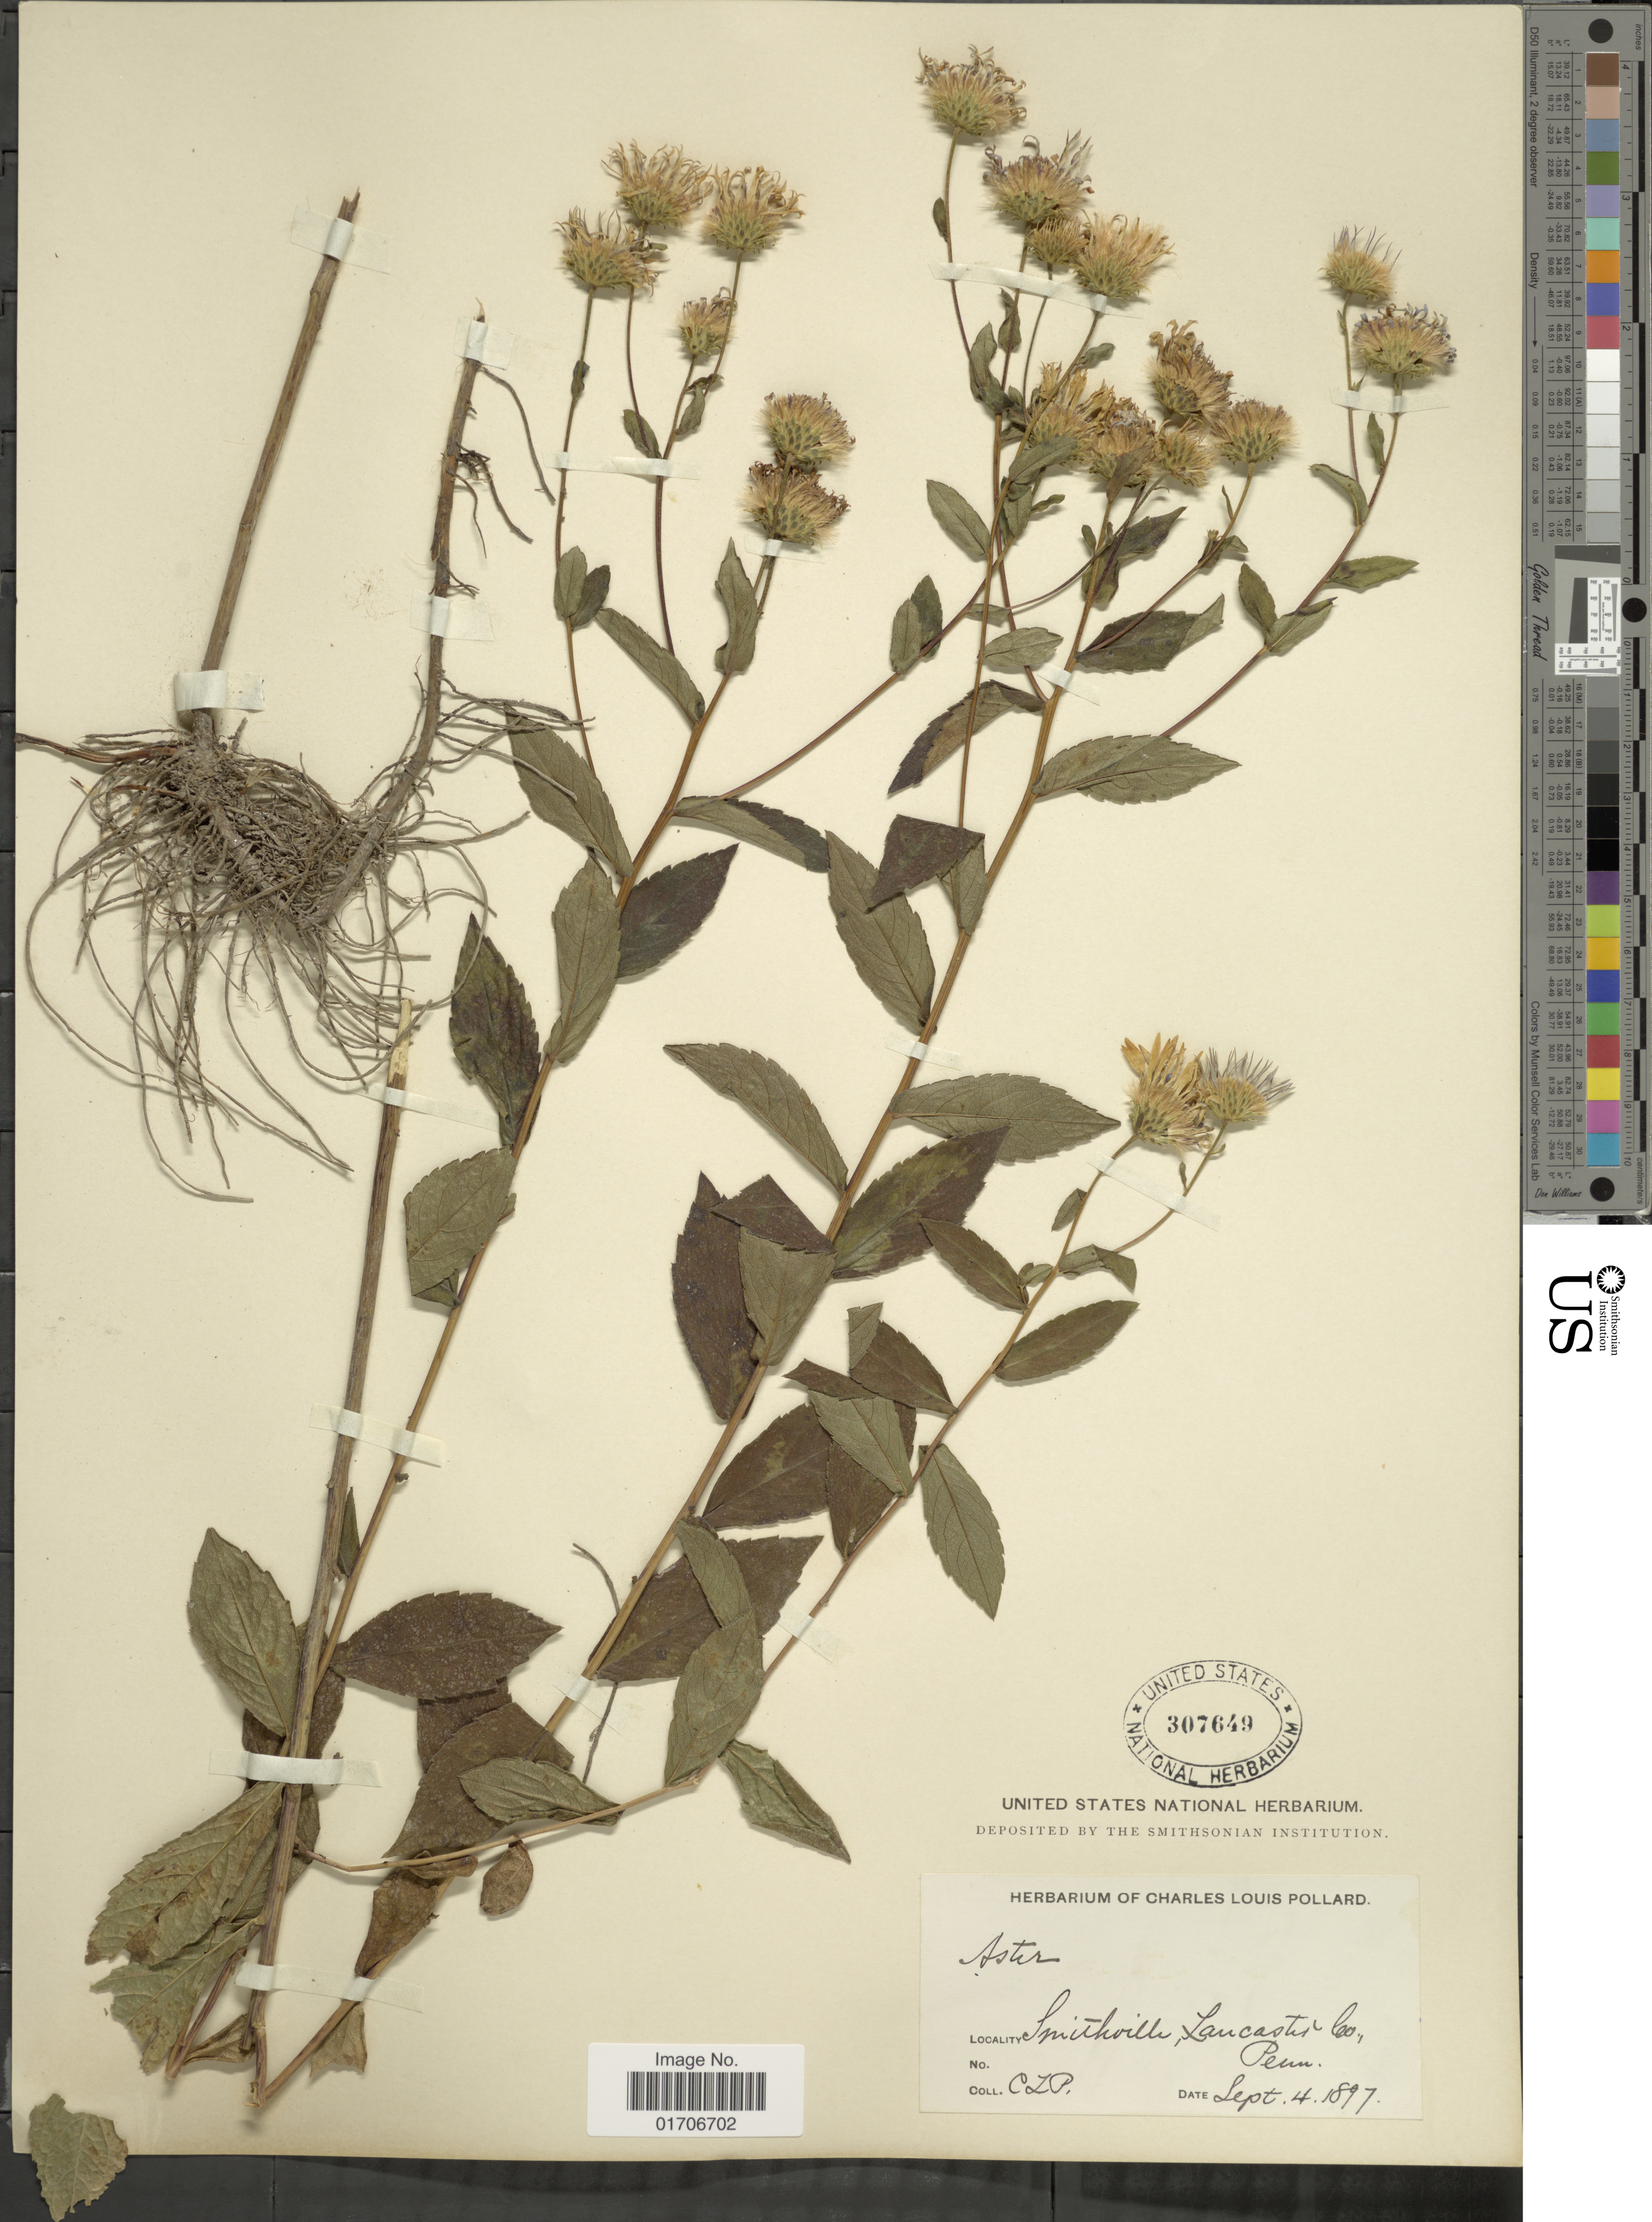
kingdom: Plantae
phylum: Tracheophyta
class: Magnoliopsida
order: Asterales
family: Asteraceae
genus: Eurybia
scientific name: Eurybia radula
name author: (Aiton) G.L. Nesom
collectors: C. L. Pollard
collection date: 1897-09-04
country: United States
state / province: Pennsylvania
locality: Smithville, Lancaster Co., Penn.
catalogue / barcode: US 307649